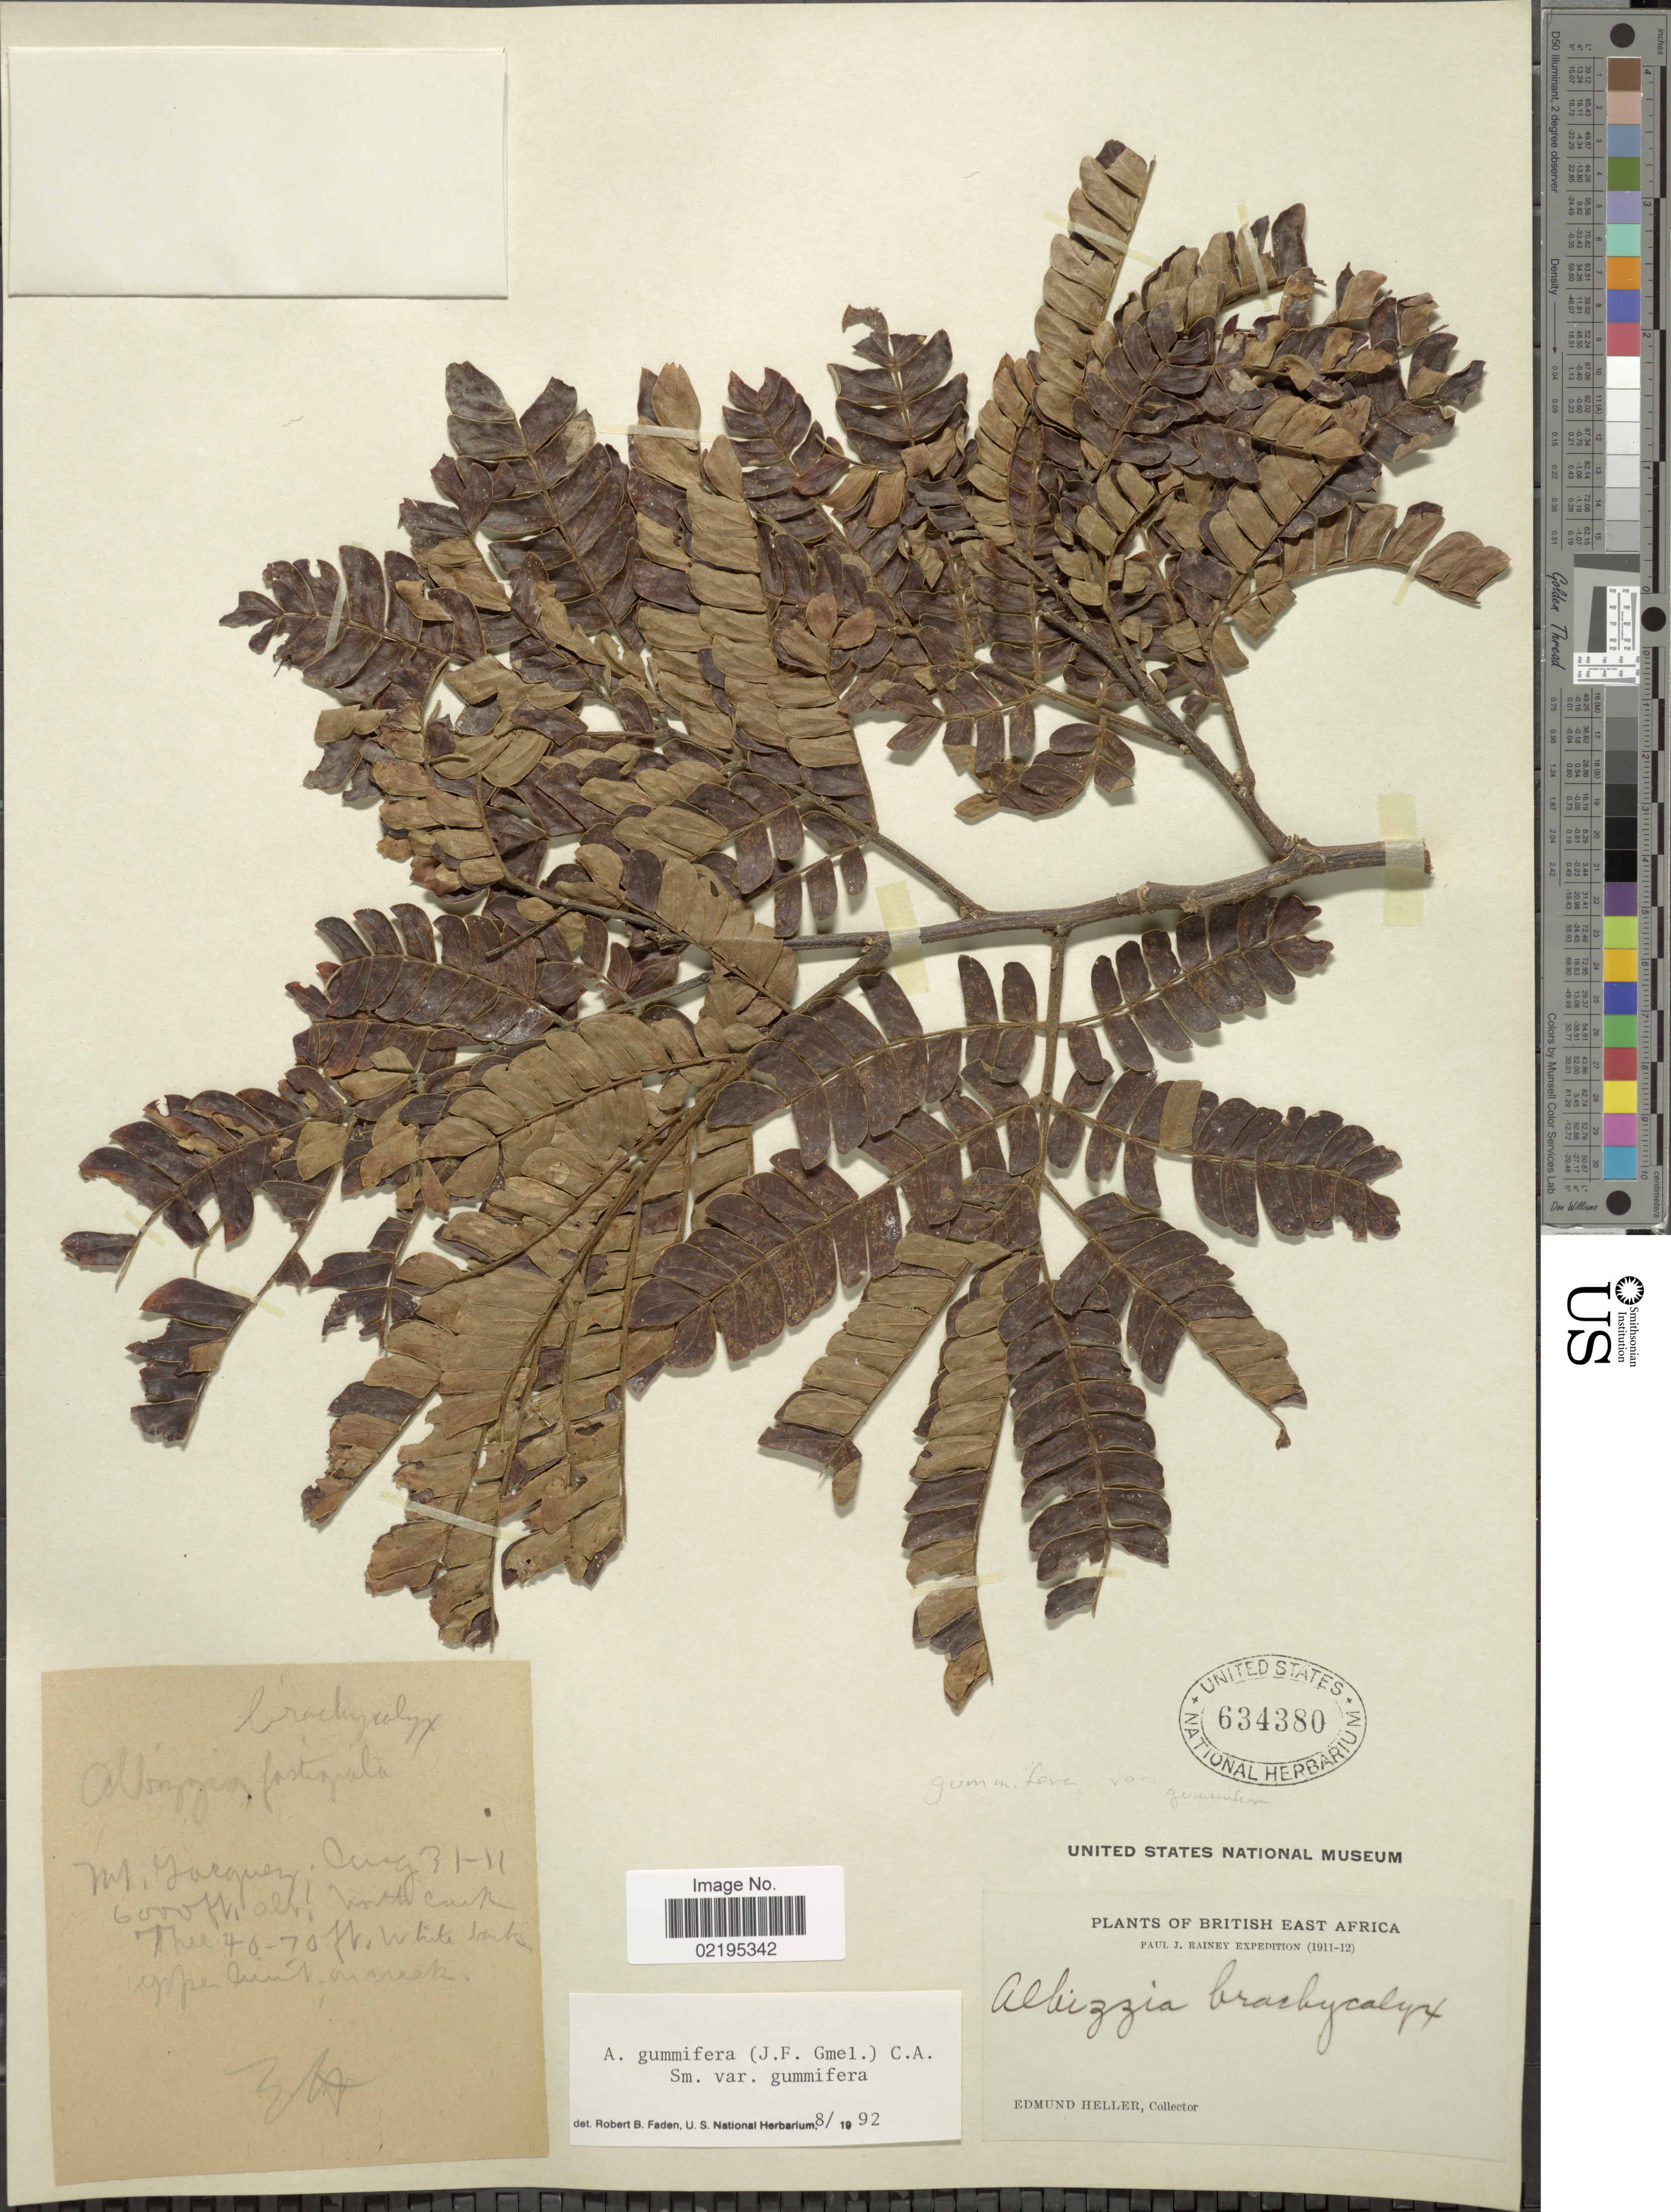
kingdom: Plantae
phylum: Tracheophyta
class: Magnoliopsida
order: Fabales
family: Fabaceae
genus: Albizia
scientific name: Albizia gummifera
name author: (J.F. Gmel.) C.A. Sm.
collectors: E. Heller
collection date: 1911-08-31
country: Kenya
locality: British East Africa, Mt. Garguez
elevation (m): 1829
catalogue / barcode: US 634380